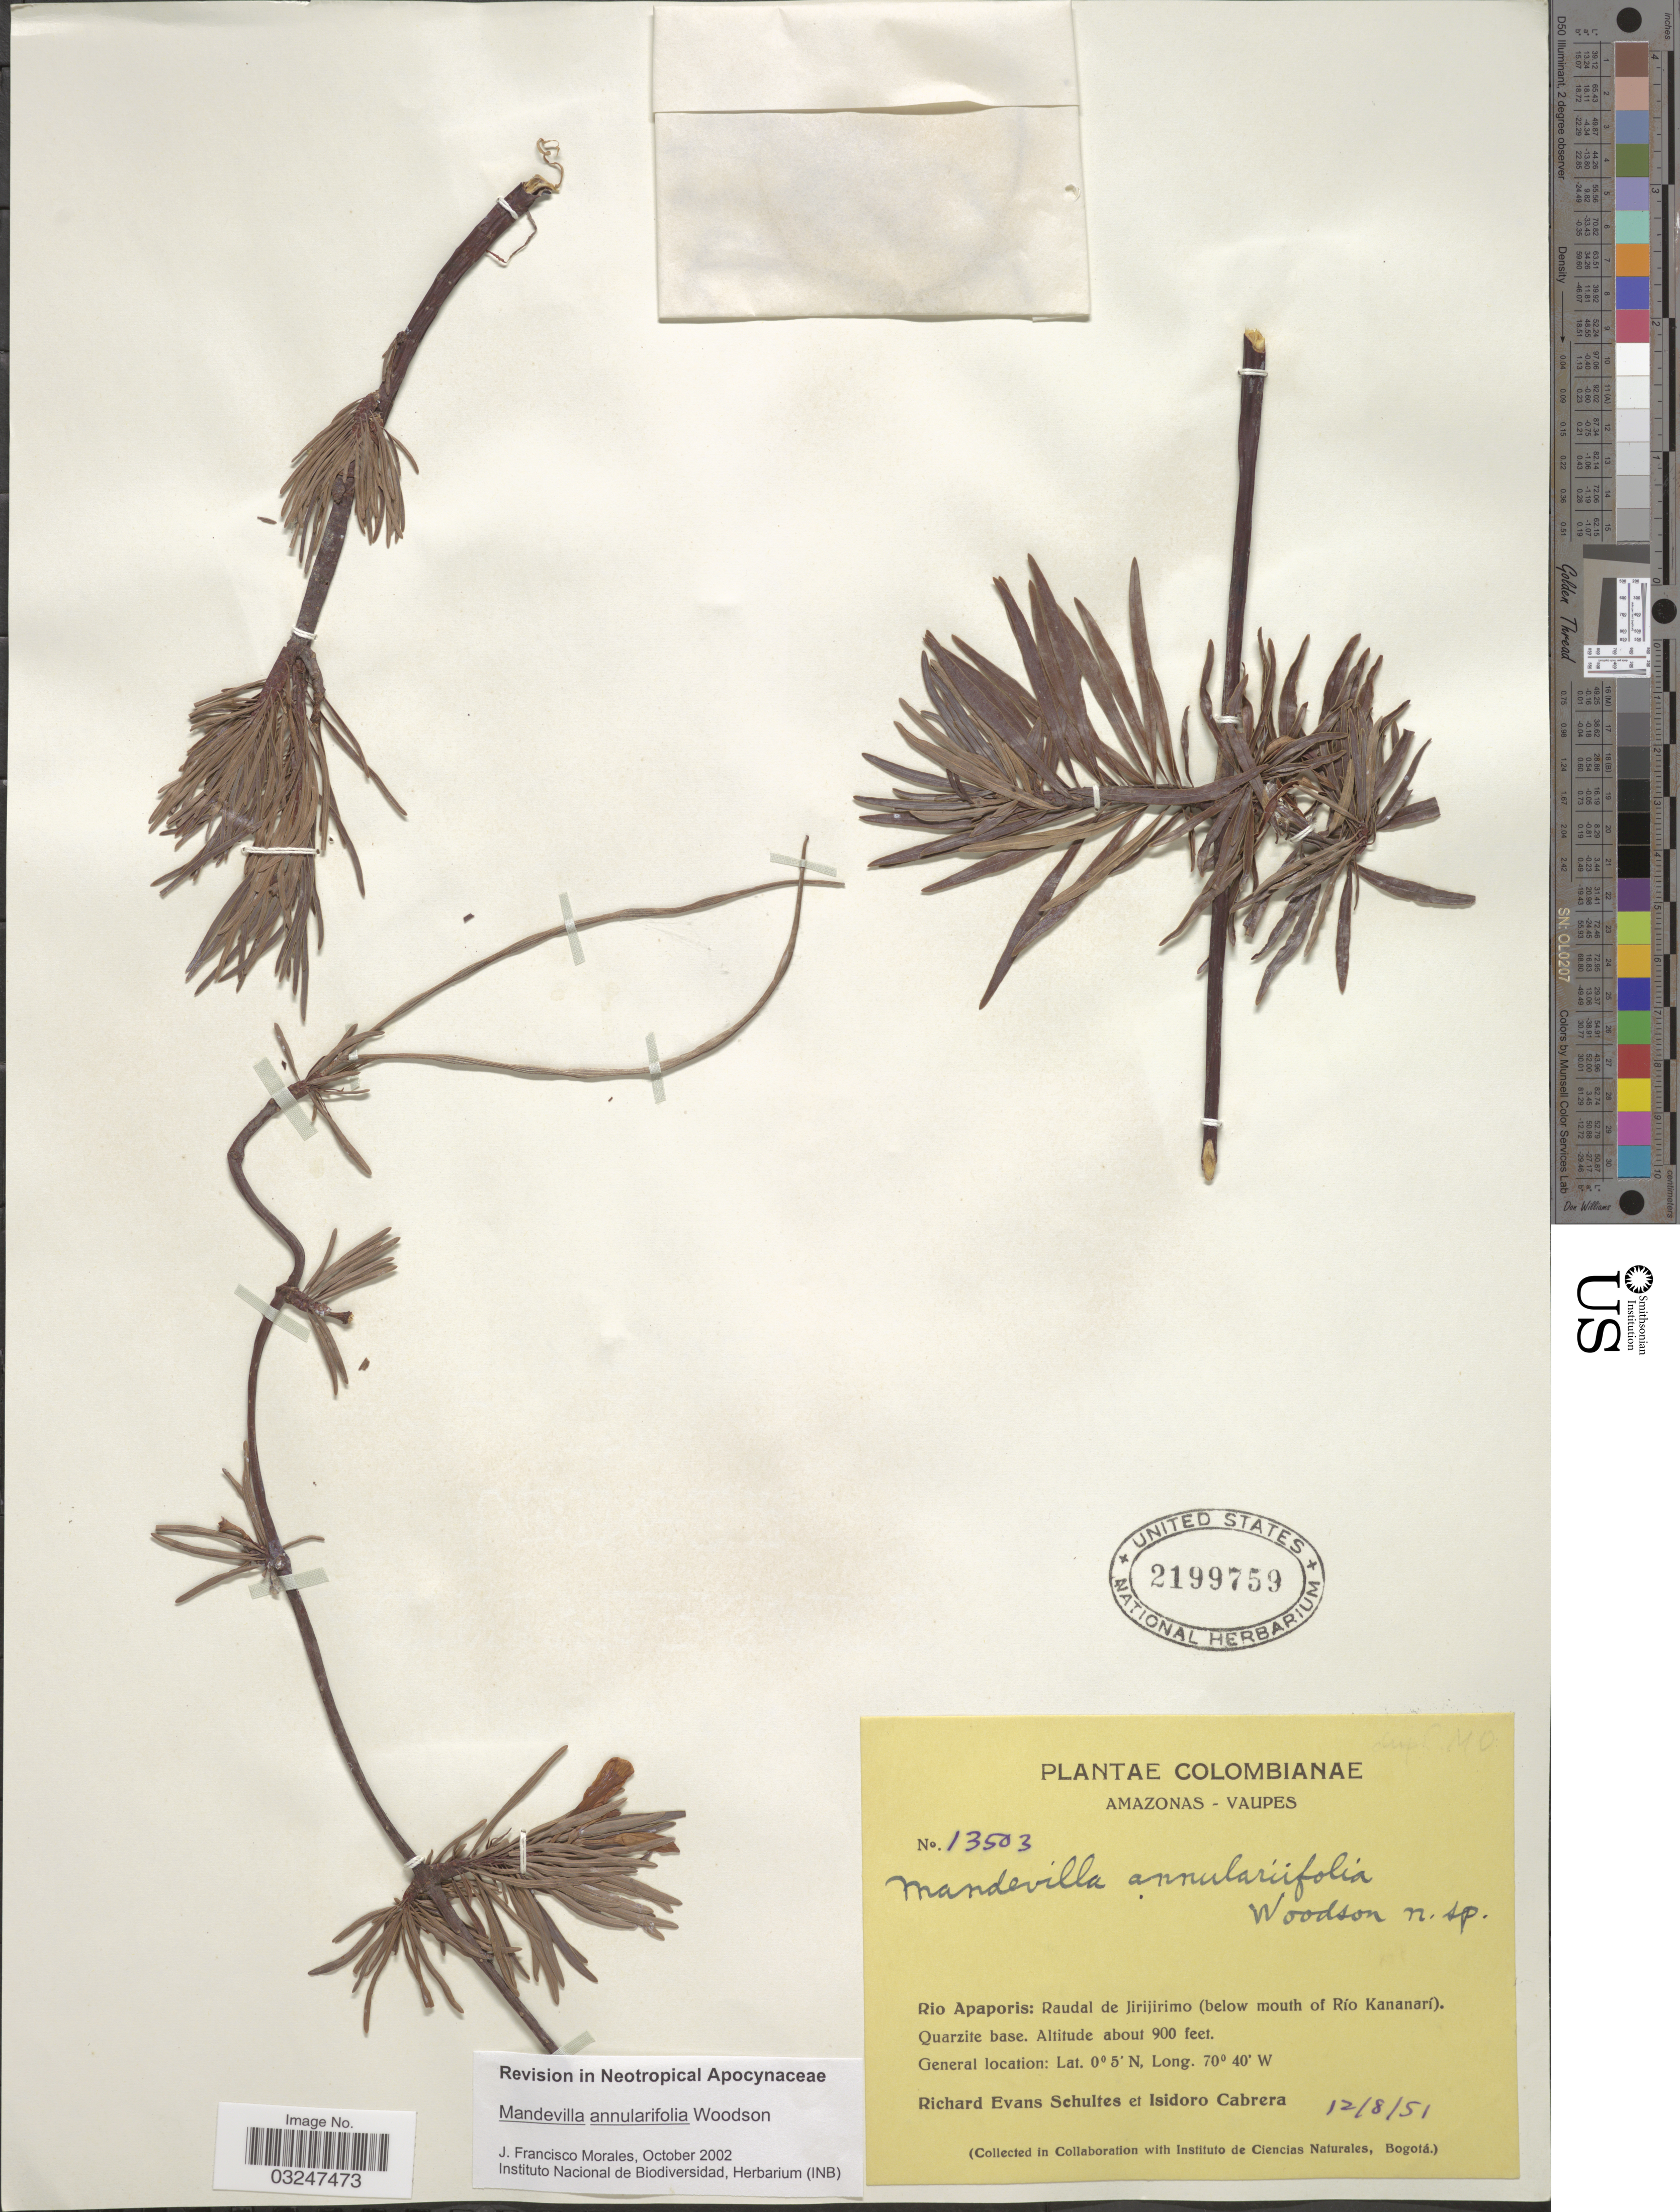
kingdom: Plantae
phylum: Tracheophyta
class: Magnoliopsida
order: Gentianales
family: Apocynaceae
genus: Mandevilla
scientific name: Mandevilla annulariifolia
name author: Woodson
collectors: R. E. Schultes & I. Cabrera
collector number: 13503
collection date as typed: Transcribed d/m/y: 12/8/51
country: Colombia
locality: Amazonas-Vaupés, Río Apaporis: Raudal de Jirijirimo (below mouth of Río Kananarí).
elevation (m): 274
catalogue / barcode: US 2199759